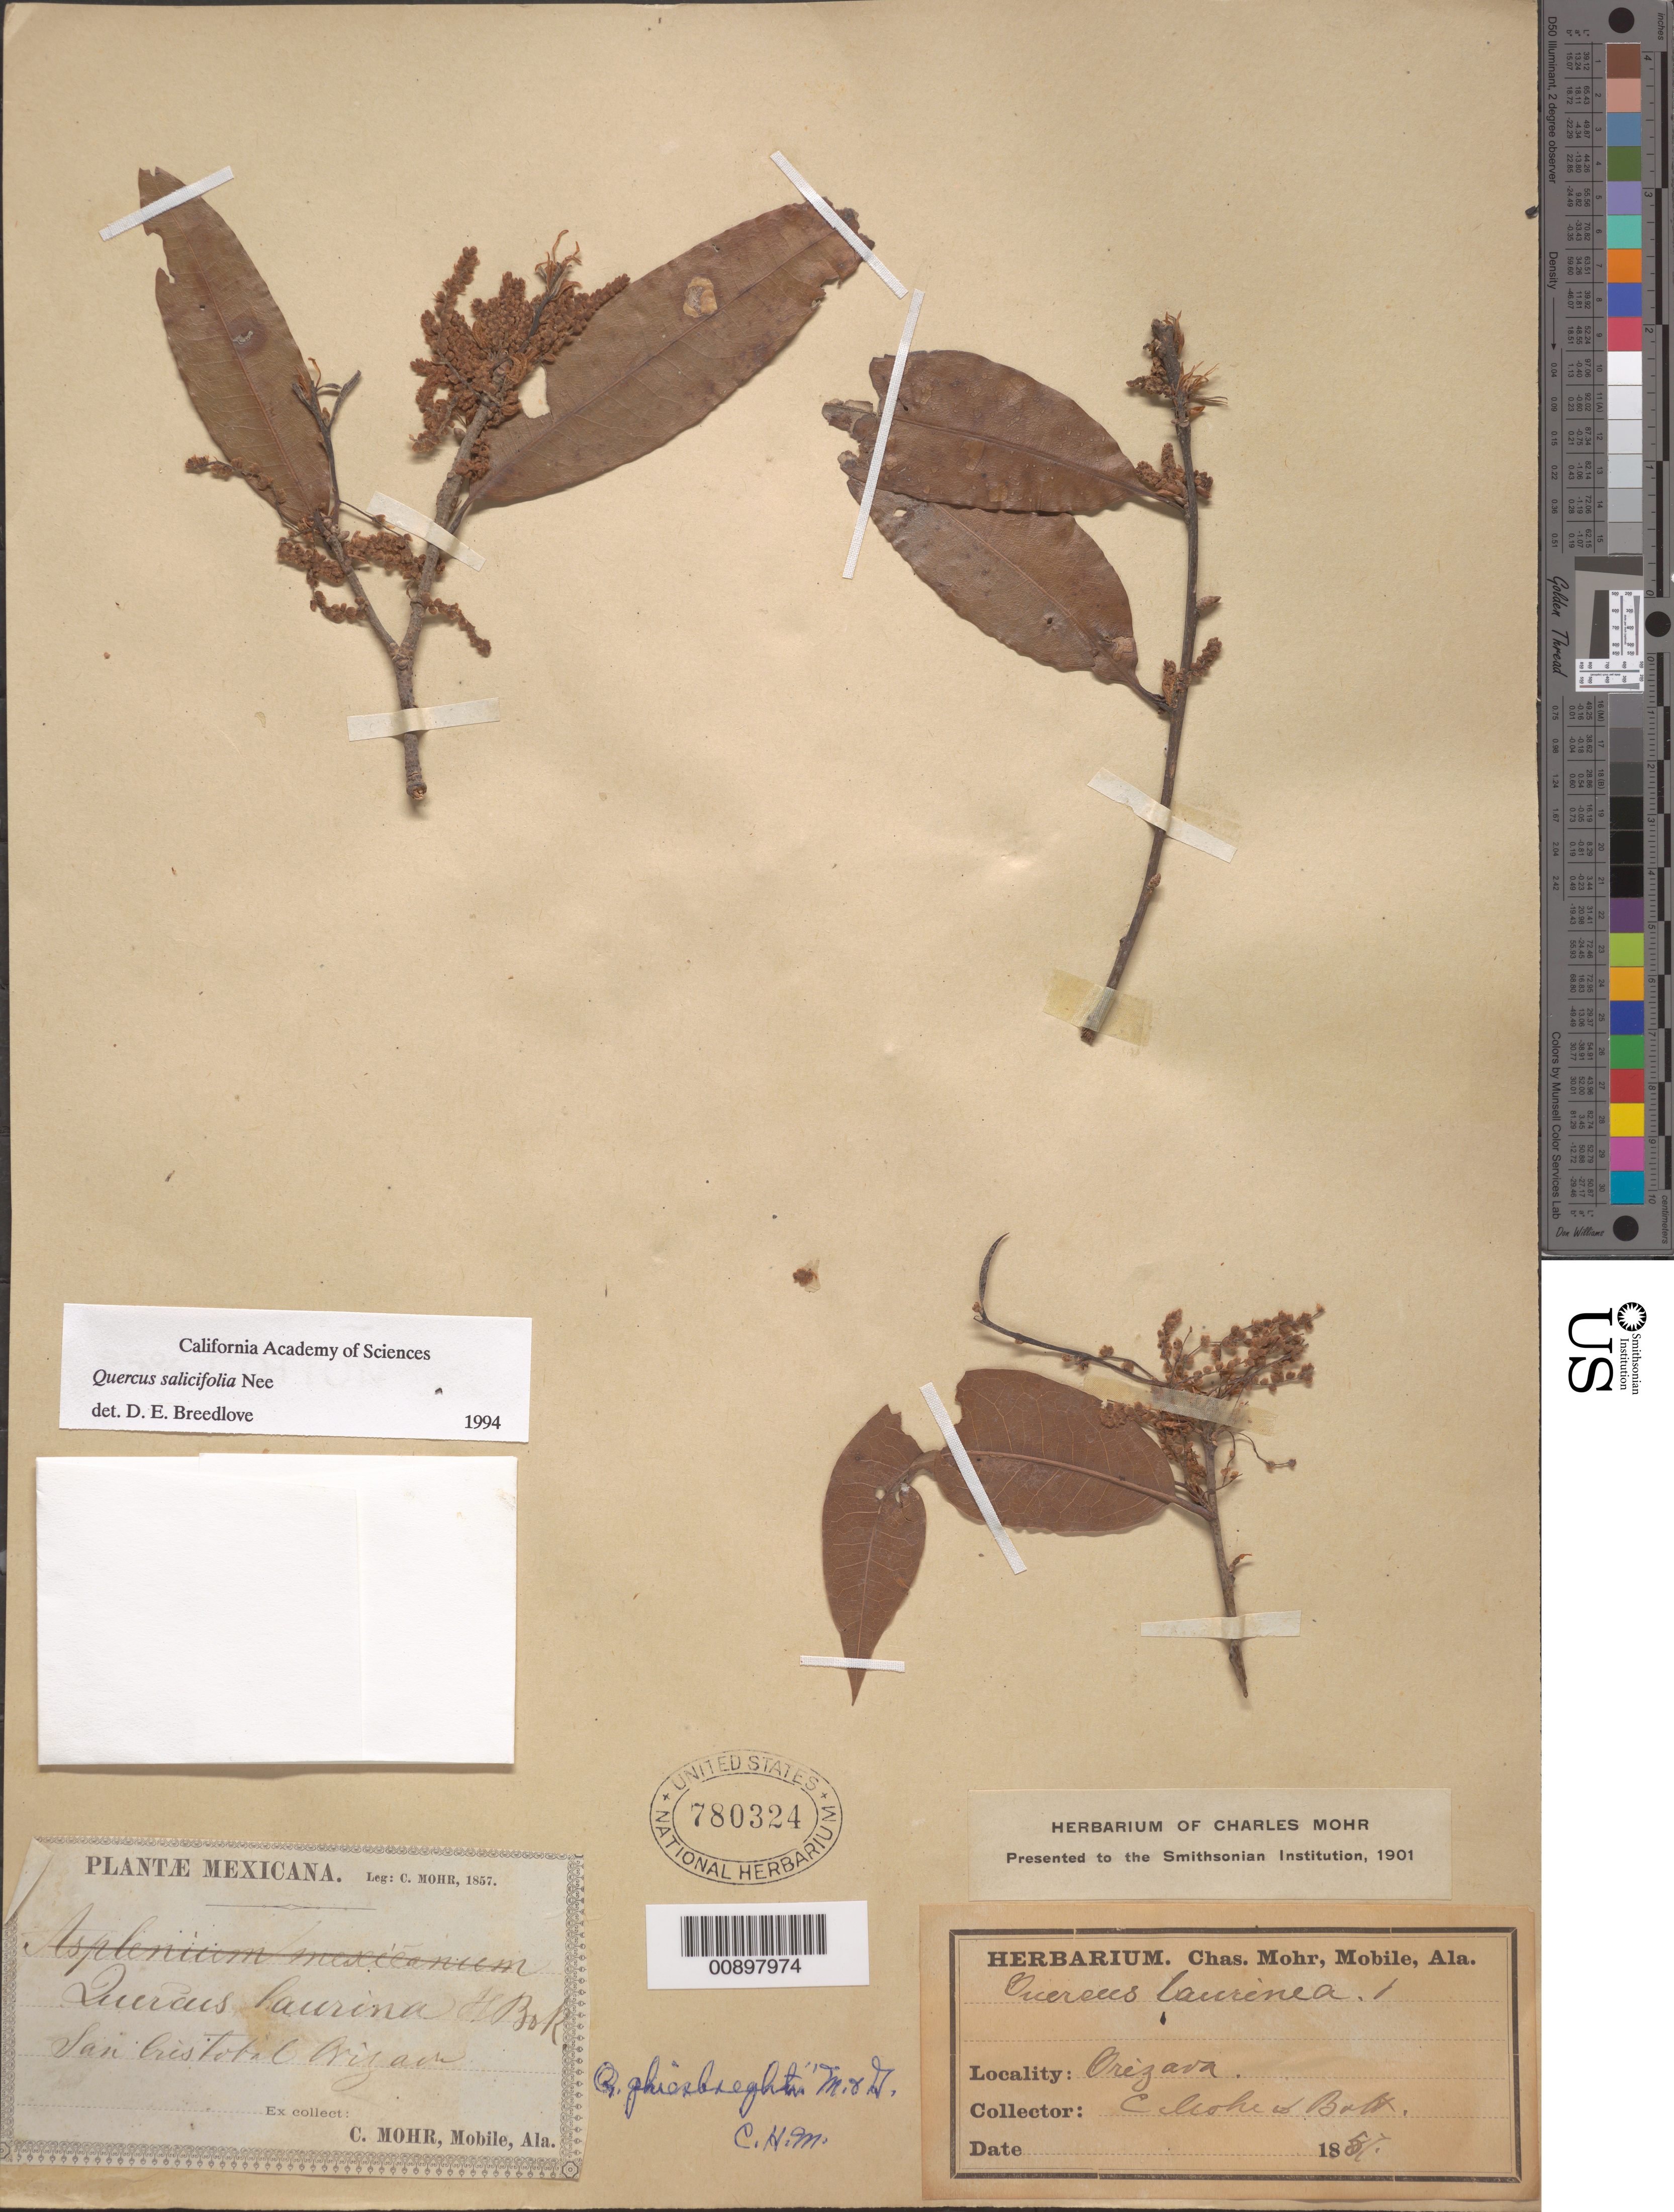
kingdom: Plantae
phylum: Tracheophyta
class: Magnoliopsida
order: Fagales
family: Fagaceae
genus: Quercus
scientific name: Quercus salicifolia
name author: Née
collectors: C. T. Mohr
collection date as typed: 1857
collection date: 1857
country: Mexico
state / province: Veracruz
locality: San Cristóbal, Orizava [sic].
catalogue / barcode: US 780324